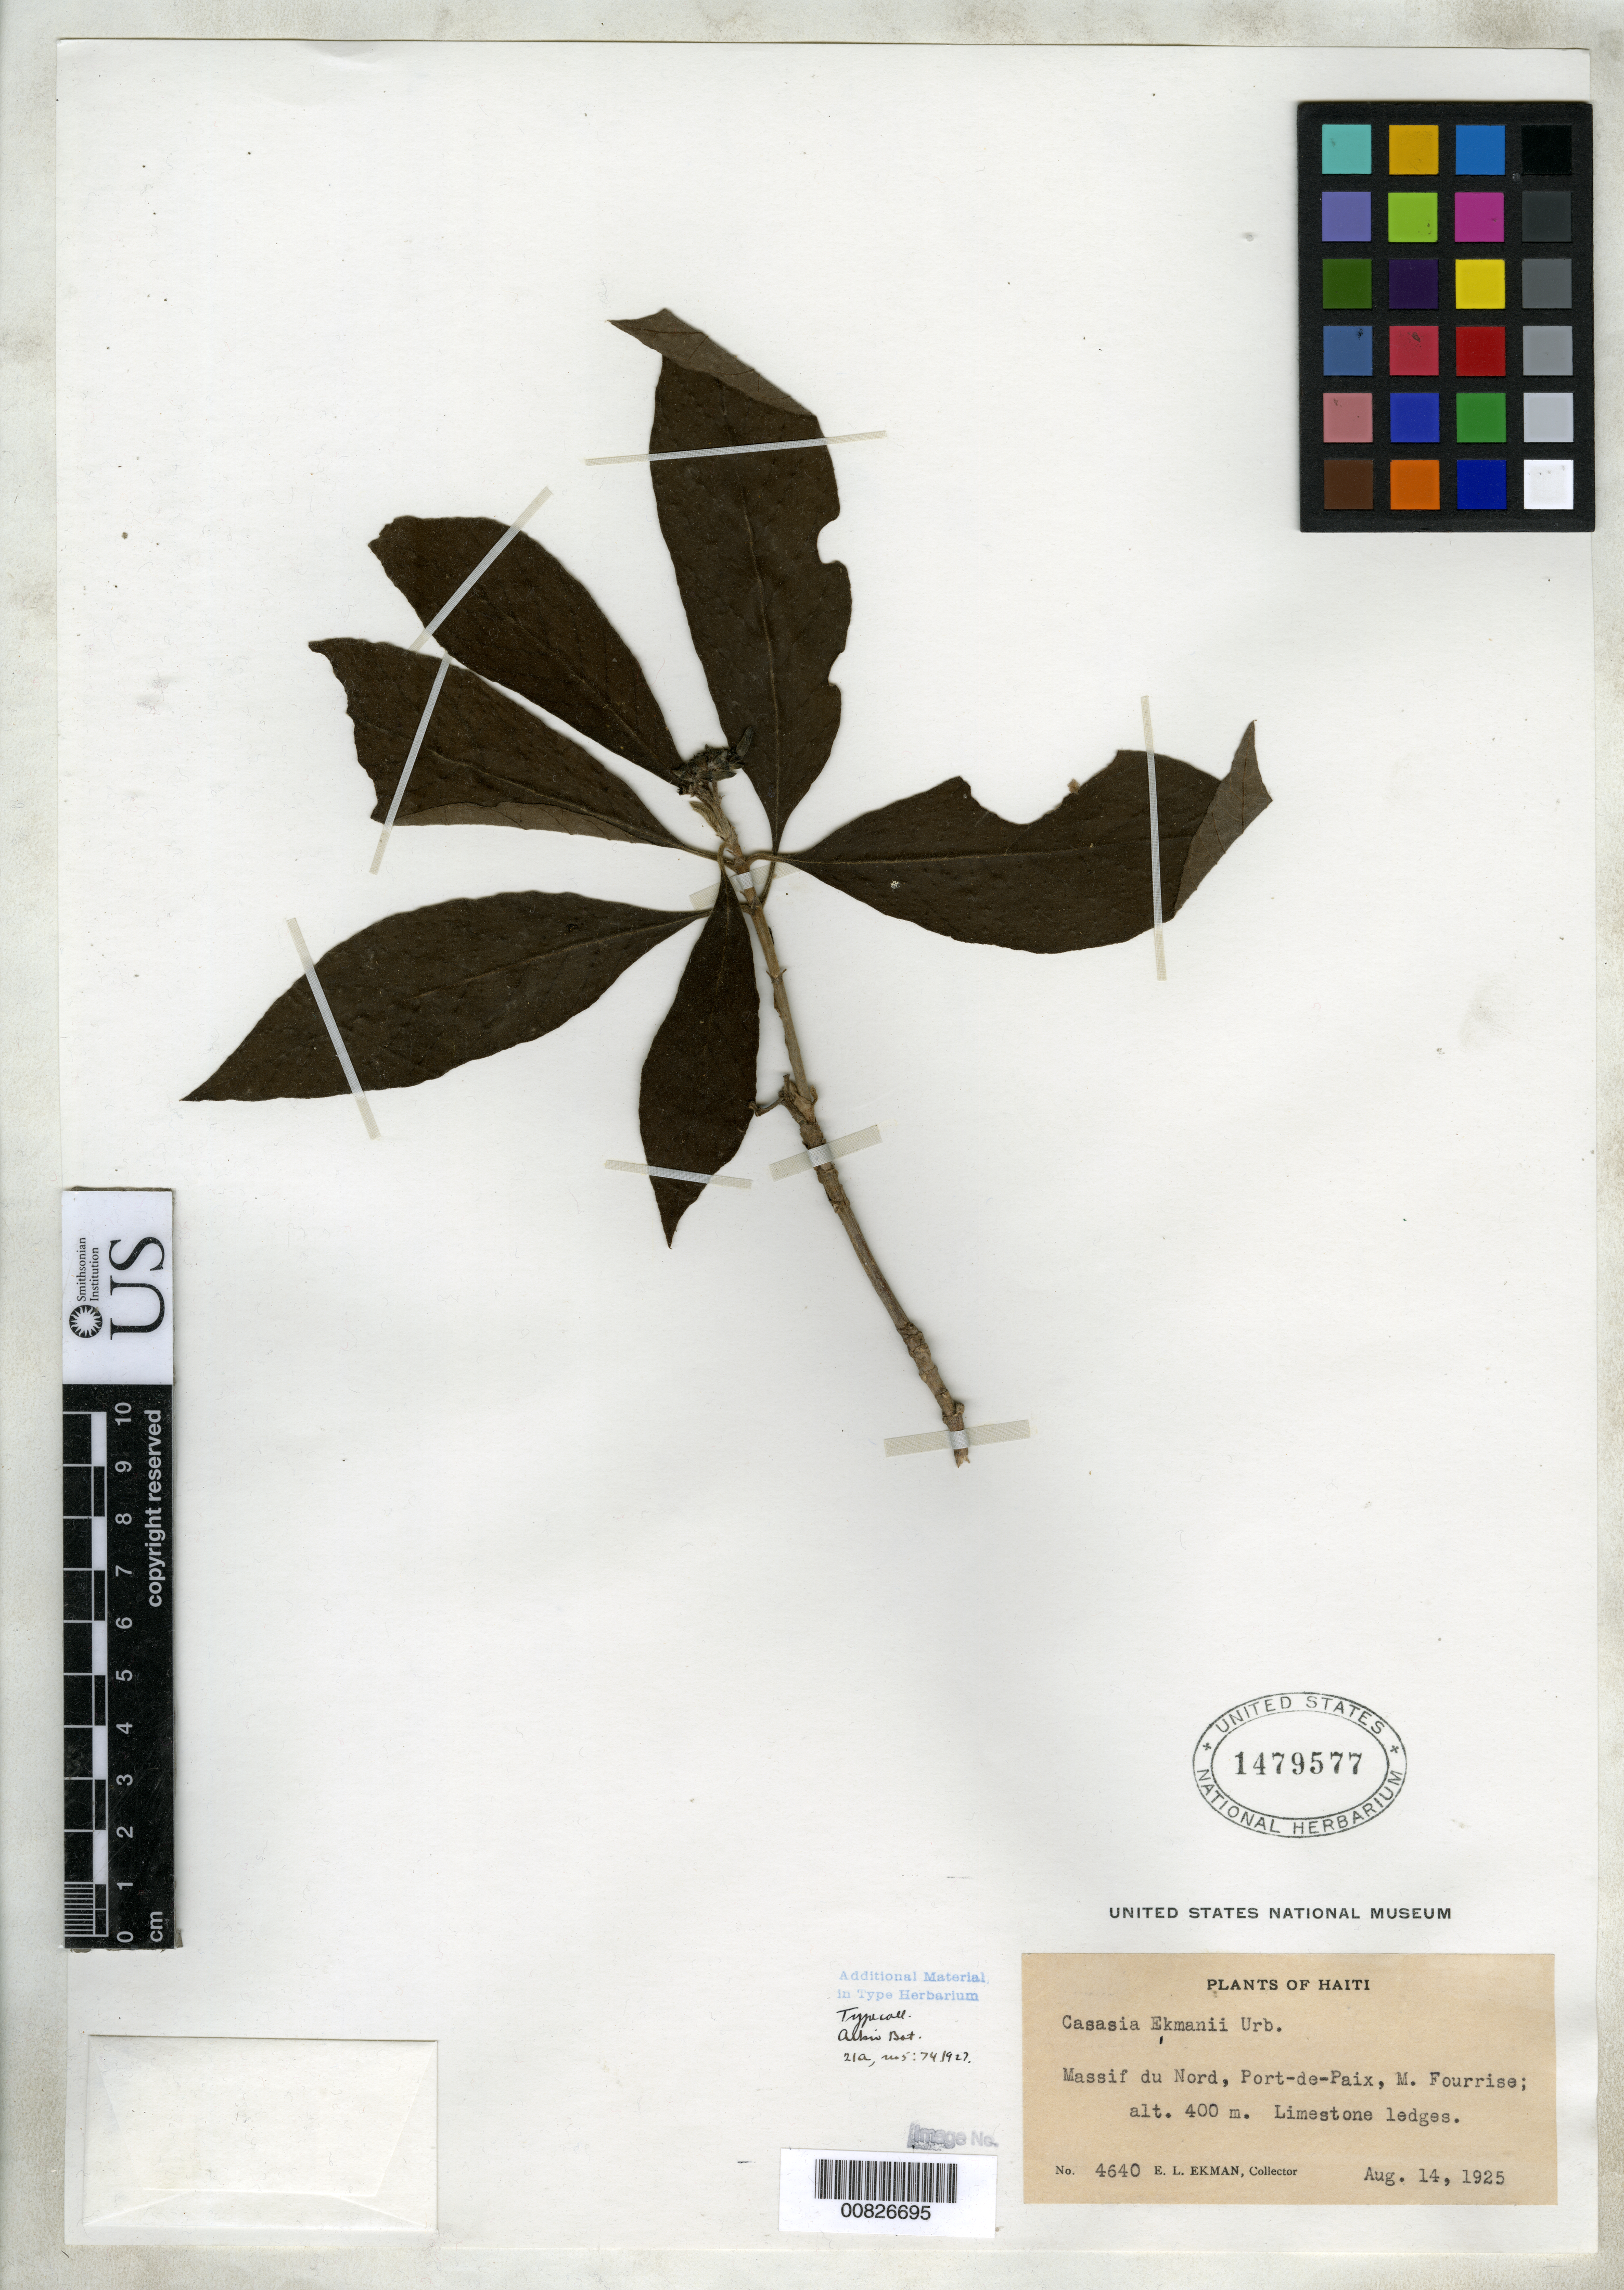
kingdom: Plantae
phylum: Tracheophyta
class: Magnoliopsida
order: Gentianales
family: Rubiaceae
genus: Casasia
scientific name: Casasia ekmanii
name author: Urb.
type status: Isotype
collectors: E. L. Ekman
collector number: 4640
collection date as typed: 14 Aug 1925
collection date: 1925-08-14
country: Haiti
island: Hispaniola Island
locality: Massif du Nord, Port-de-Paix, M. Fourrise.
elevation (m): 400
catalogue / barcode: US 1479577